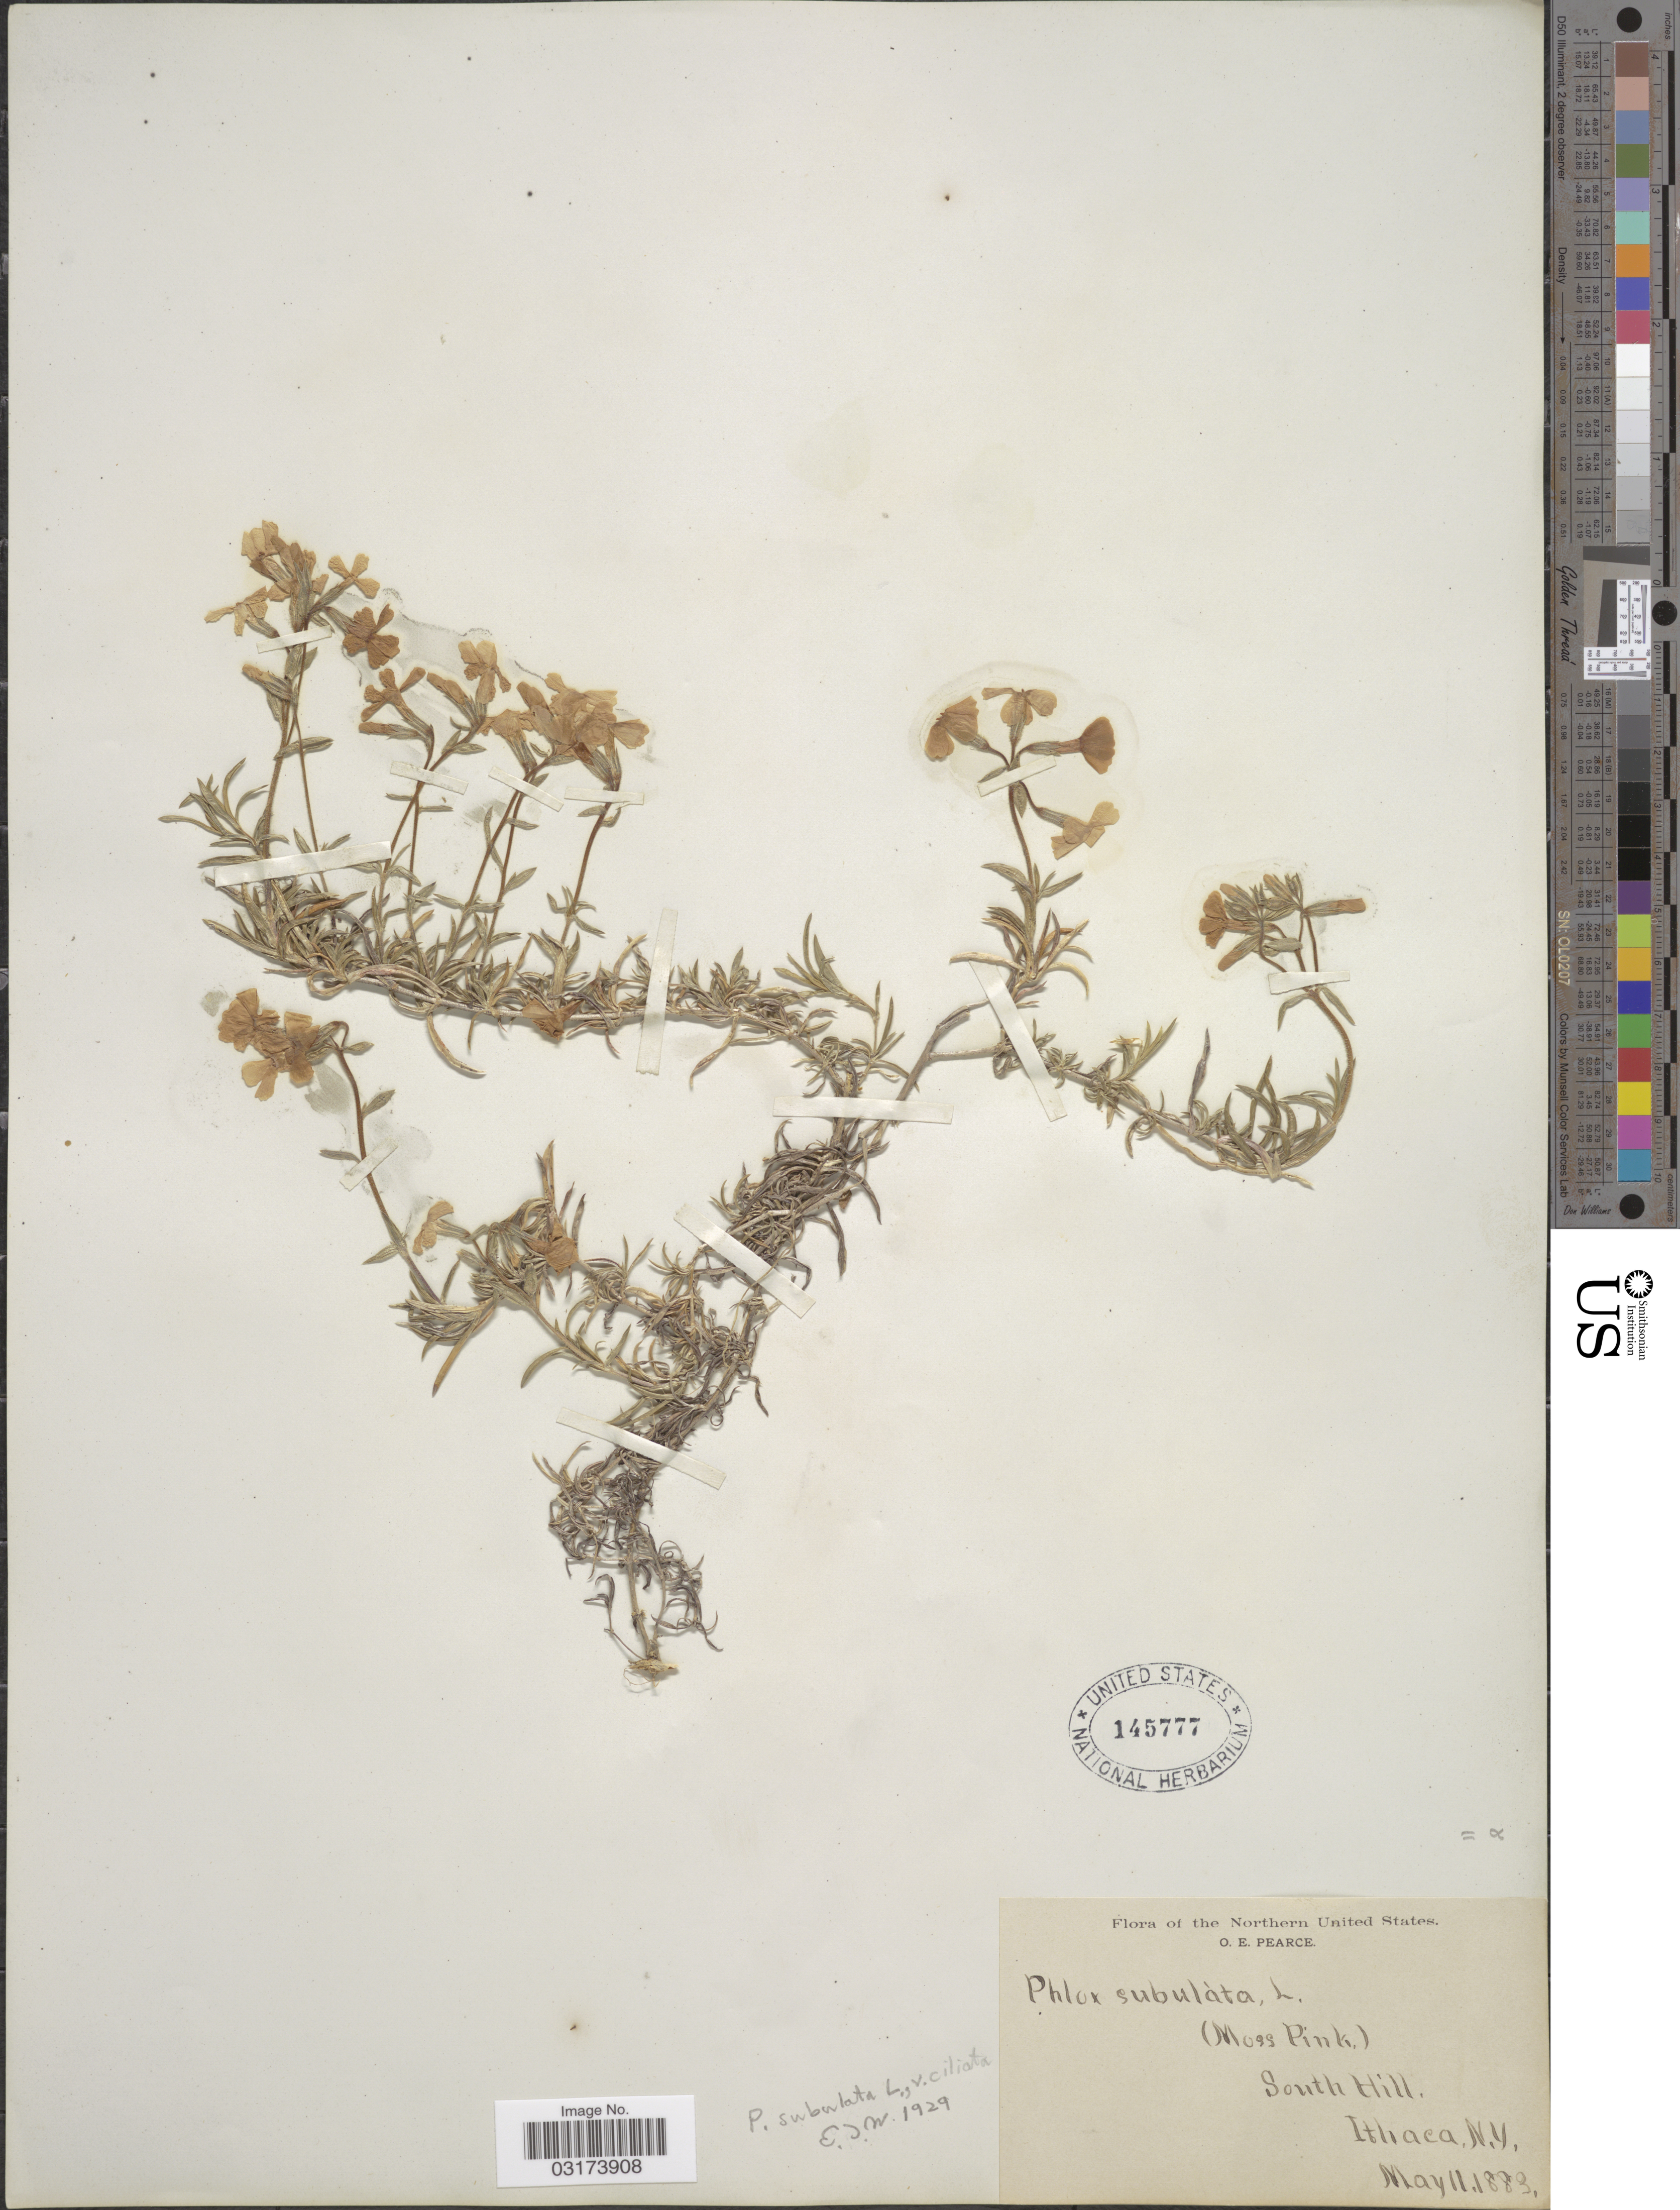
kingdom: Plantae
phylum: Tracheophyta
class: Magnoliopsida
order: Ericales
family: Polemoniaceae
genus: Phlox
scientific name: Phlox subulata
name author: L.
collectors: O. E. Pearce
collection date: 1883-05-11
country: United States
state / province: New York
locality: Northern United States. South Hill. Ithaca.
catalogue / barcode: US 145777